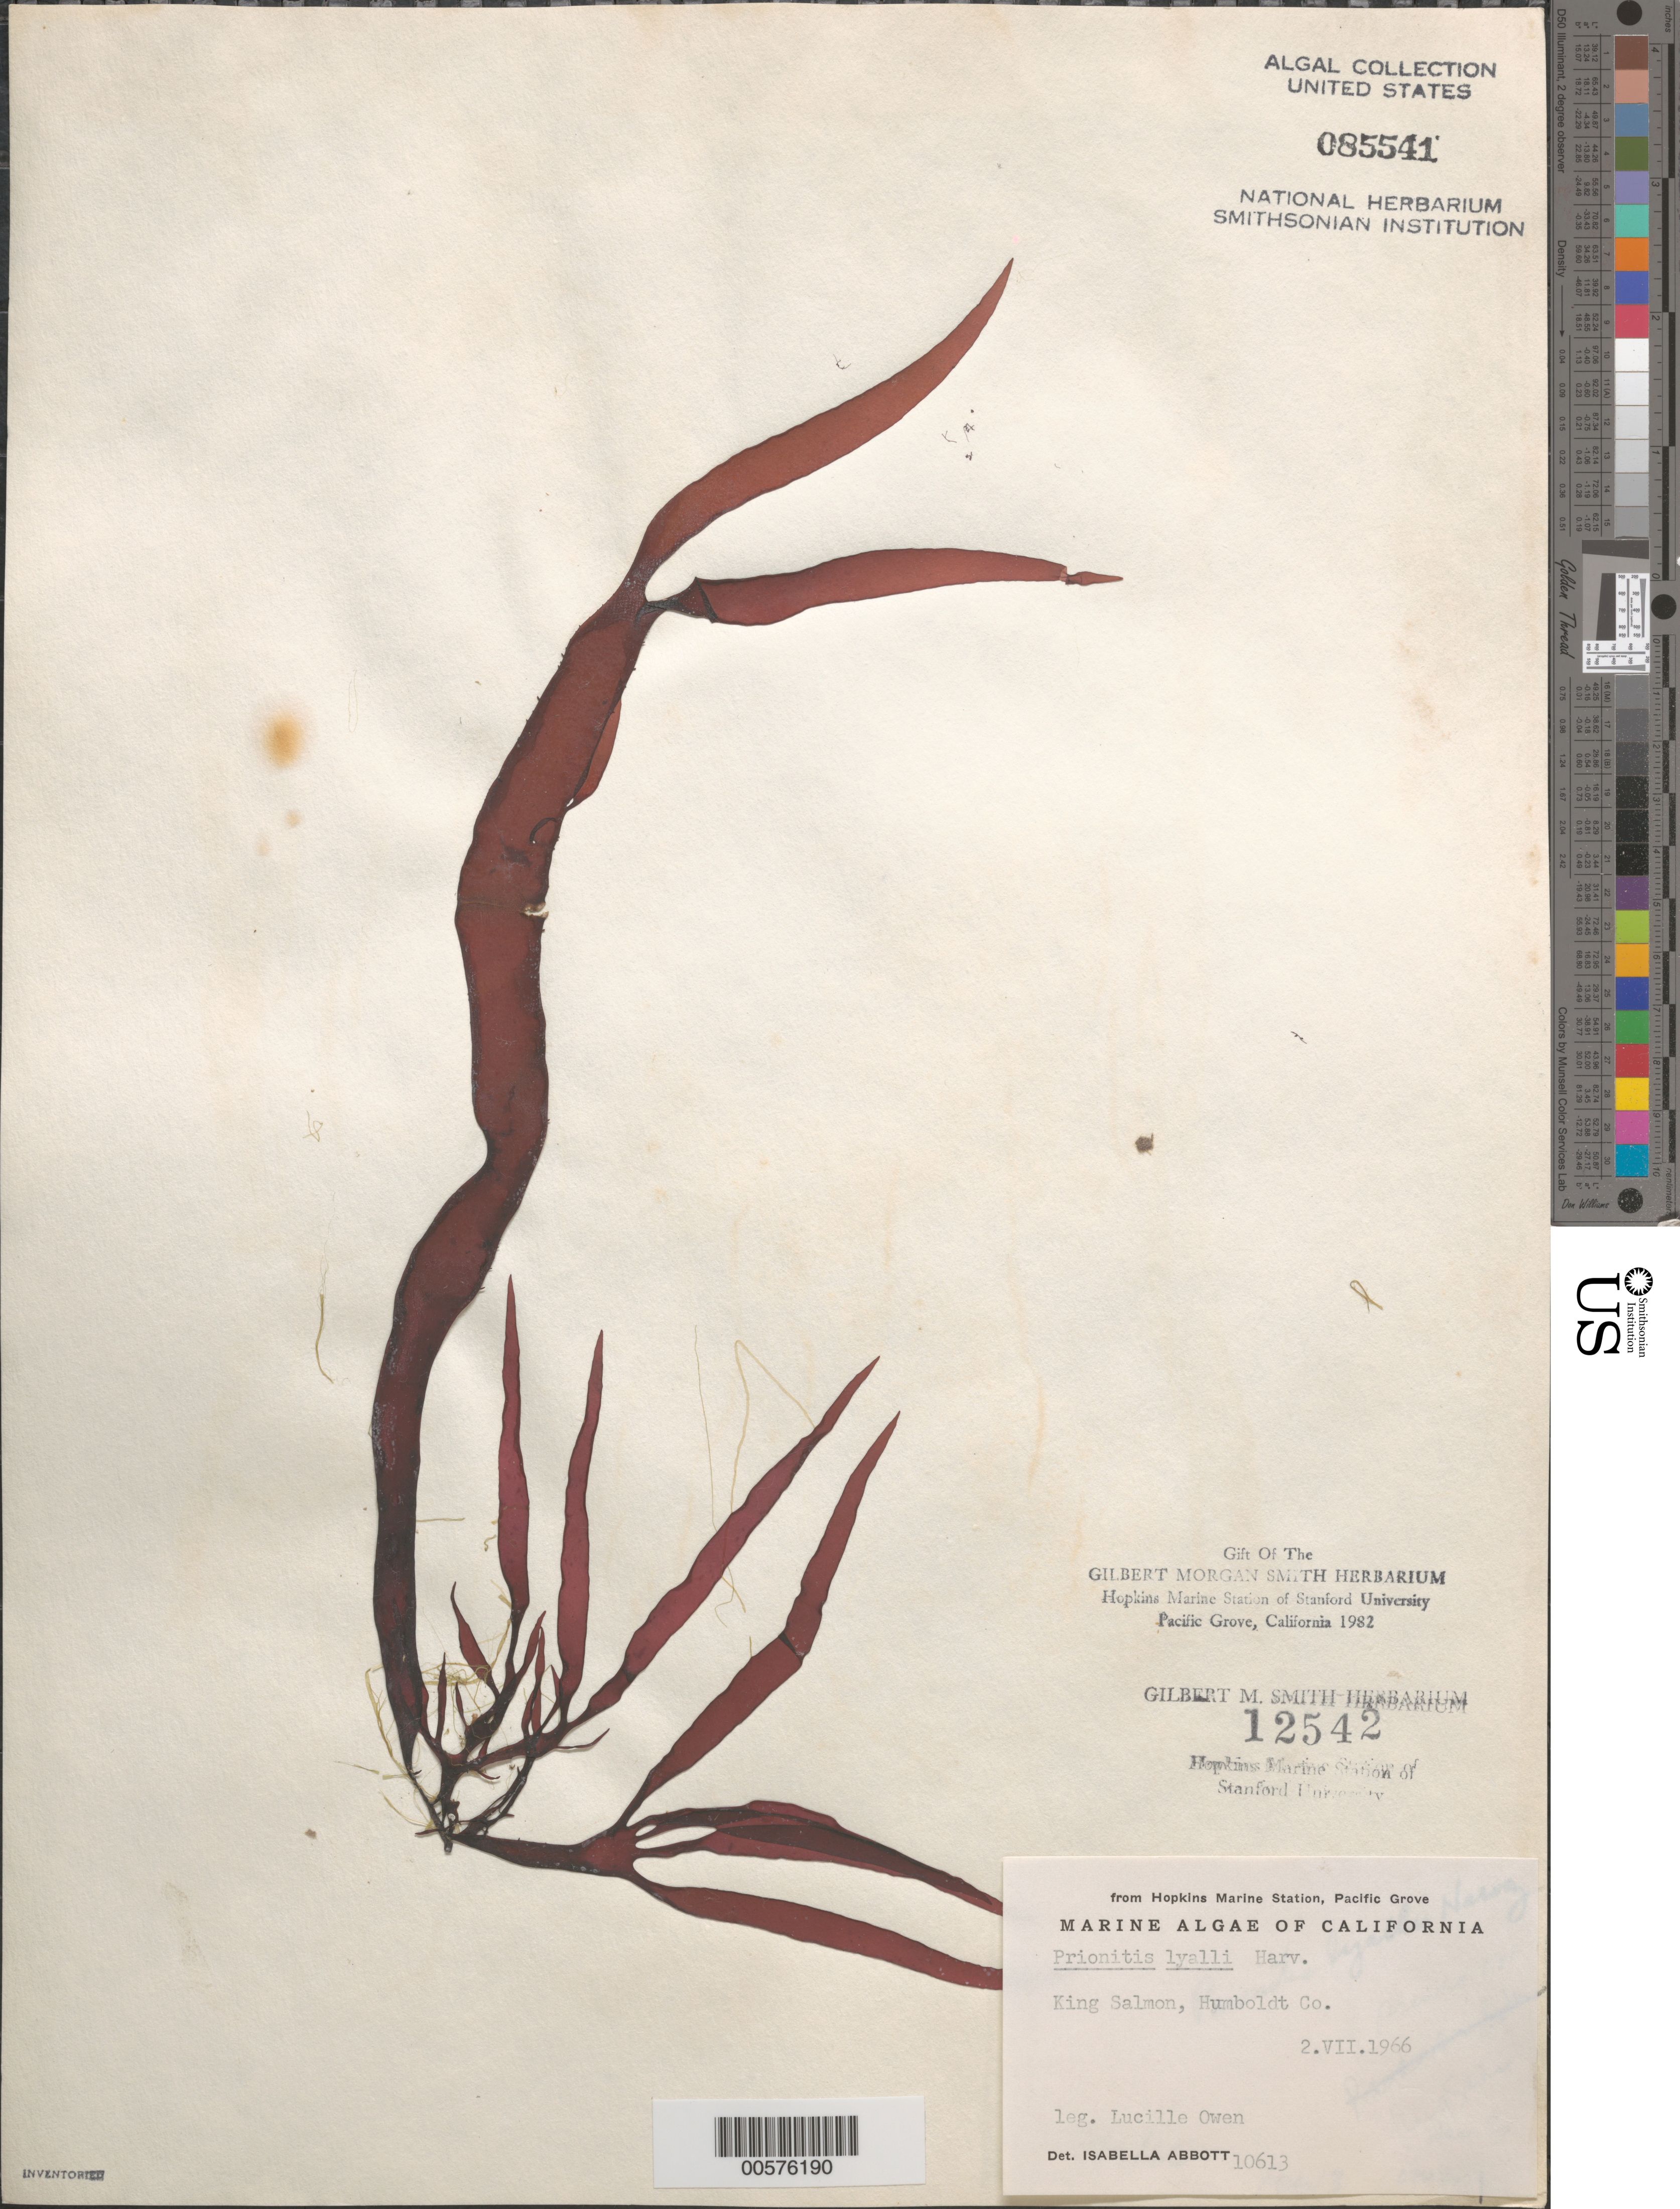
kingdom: Plantae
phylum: Rhodophyta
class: Florideophyceae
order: Cryptonemiales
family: Cryptonemiaceae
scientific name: Prionitis sternbergii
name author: (C. Agardh) J. Agardh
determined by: Algae name updating Project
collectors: L. Owen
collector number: IAA 10613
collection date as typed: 02 Jul 1966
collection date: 1966-07-02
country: United States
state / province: California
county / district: Humboldt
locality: King Salmon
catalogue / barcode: US 85541